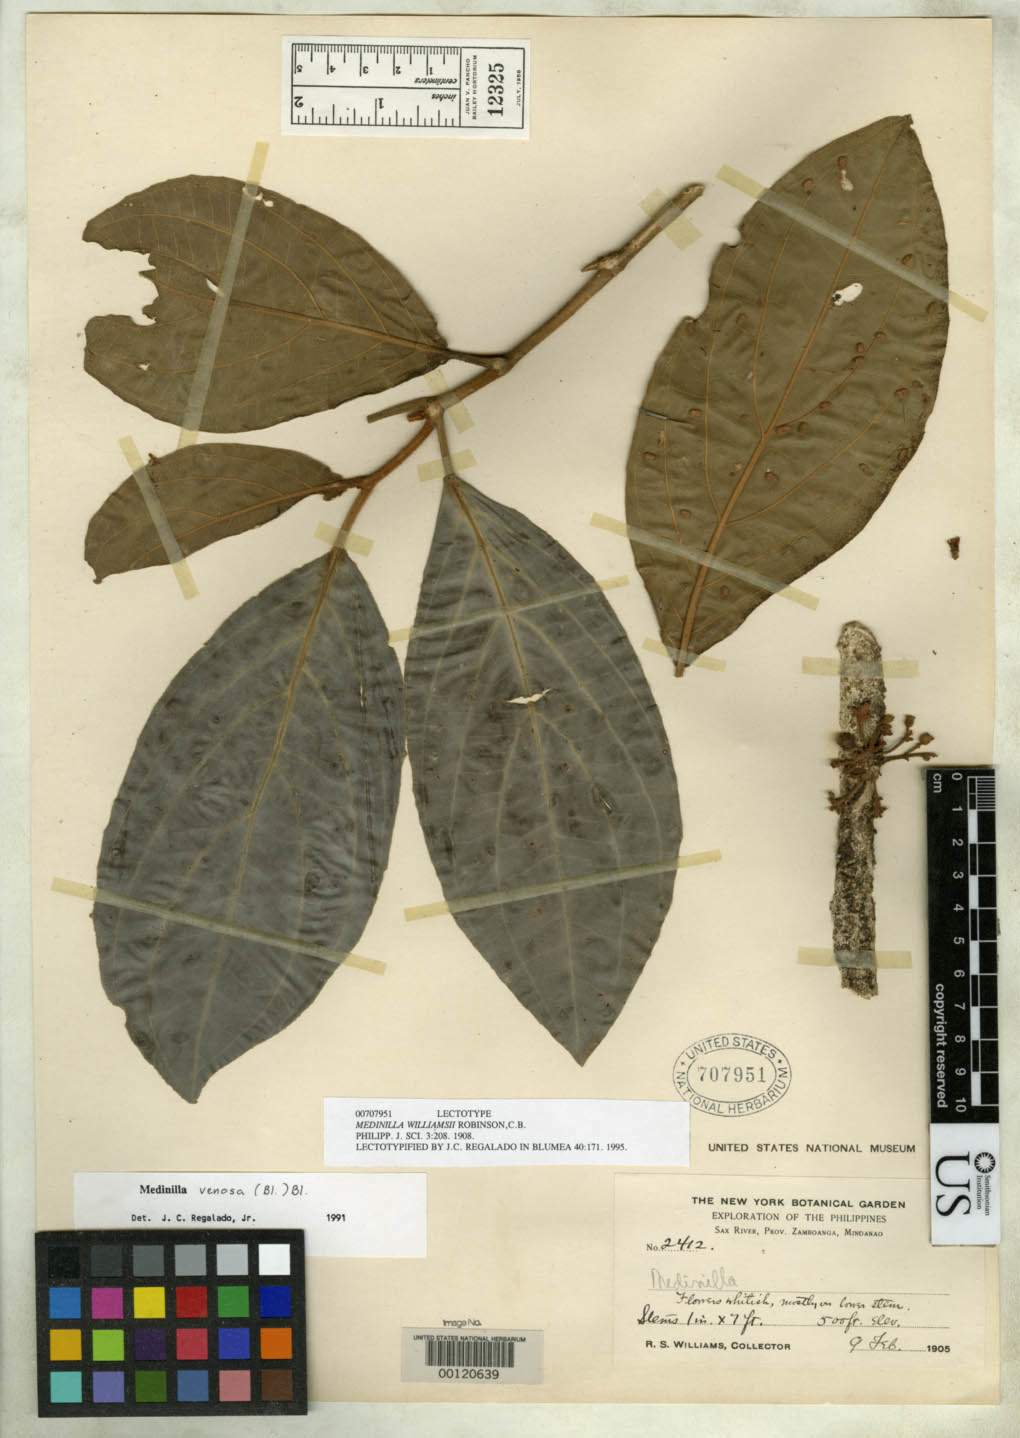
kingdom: Plantae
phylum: Tracheophyta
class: Magnoliopsida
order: Myrtales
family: Melastomataceae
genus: Medinilla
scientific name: Medinilla williamsii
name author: C.B. Rob.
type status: Lectotype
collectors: R. S. Williams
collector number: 2412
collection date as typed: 09 Feb 1905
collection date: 1905-02-09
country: Philippines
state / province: Zamboanga Peninsula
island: Mindanao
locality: Sax River.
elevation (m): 150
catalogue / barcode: US 707951